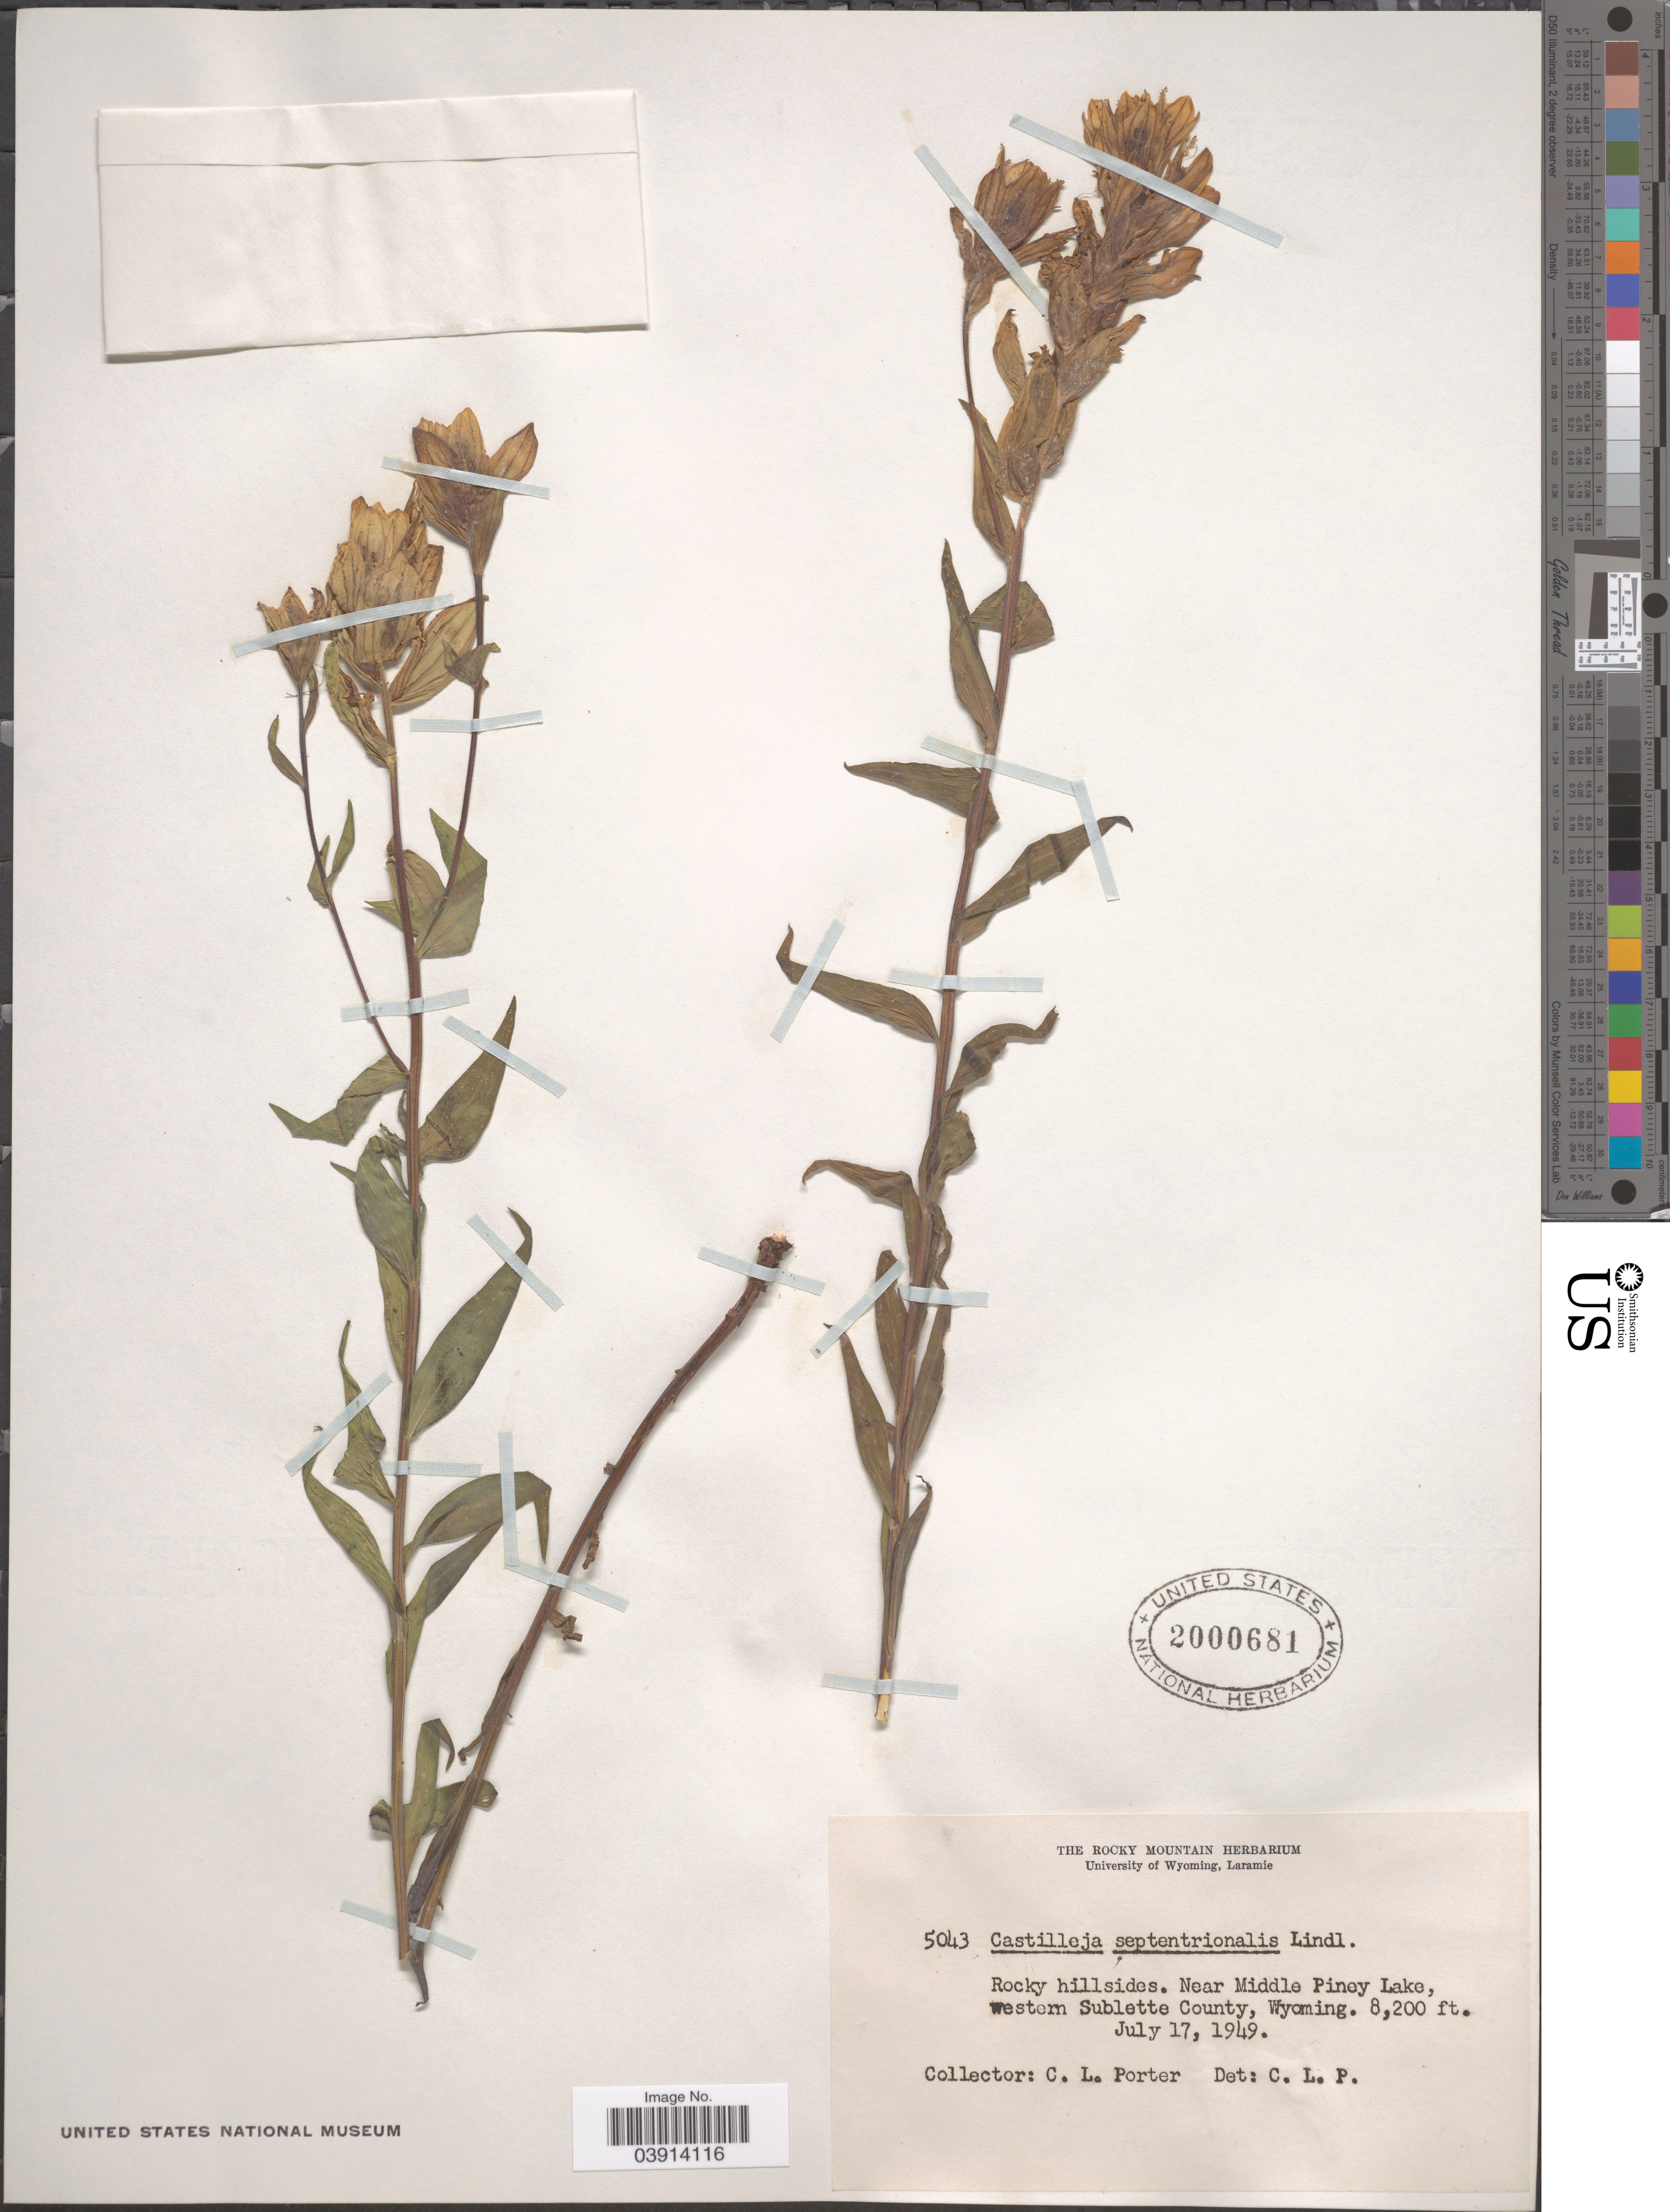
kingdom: Plantae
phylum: Tracheophyta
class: Magnoliopsida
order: Lamiales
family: Orobanchaceae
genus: Castilleja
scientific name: Castilleja septentrionalis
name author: Lindl.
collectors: C. L. Porter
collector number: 5043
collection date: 1949-07-17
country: United States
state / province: Wyoming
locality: Near Middle Piney Lake, western Sublette County.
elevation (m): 2499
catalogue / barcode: US 2000681